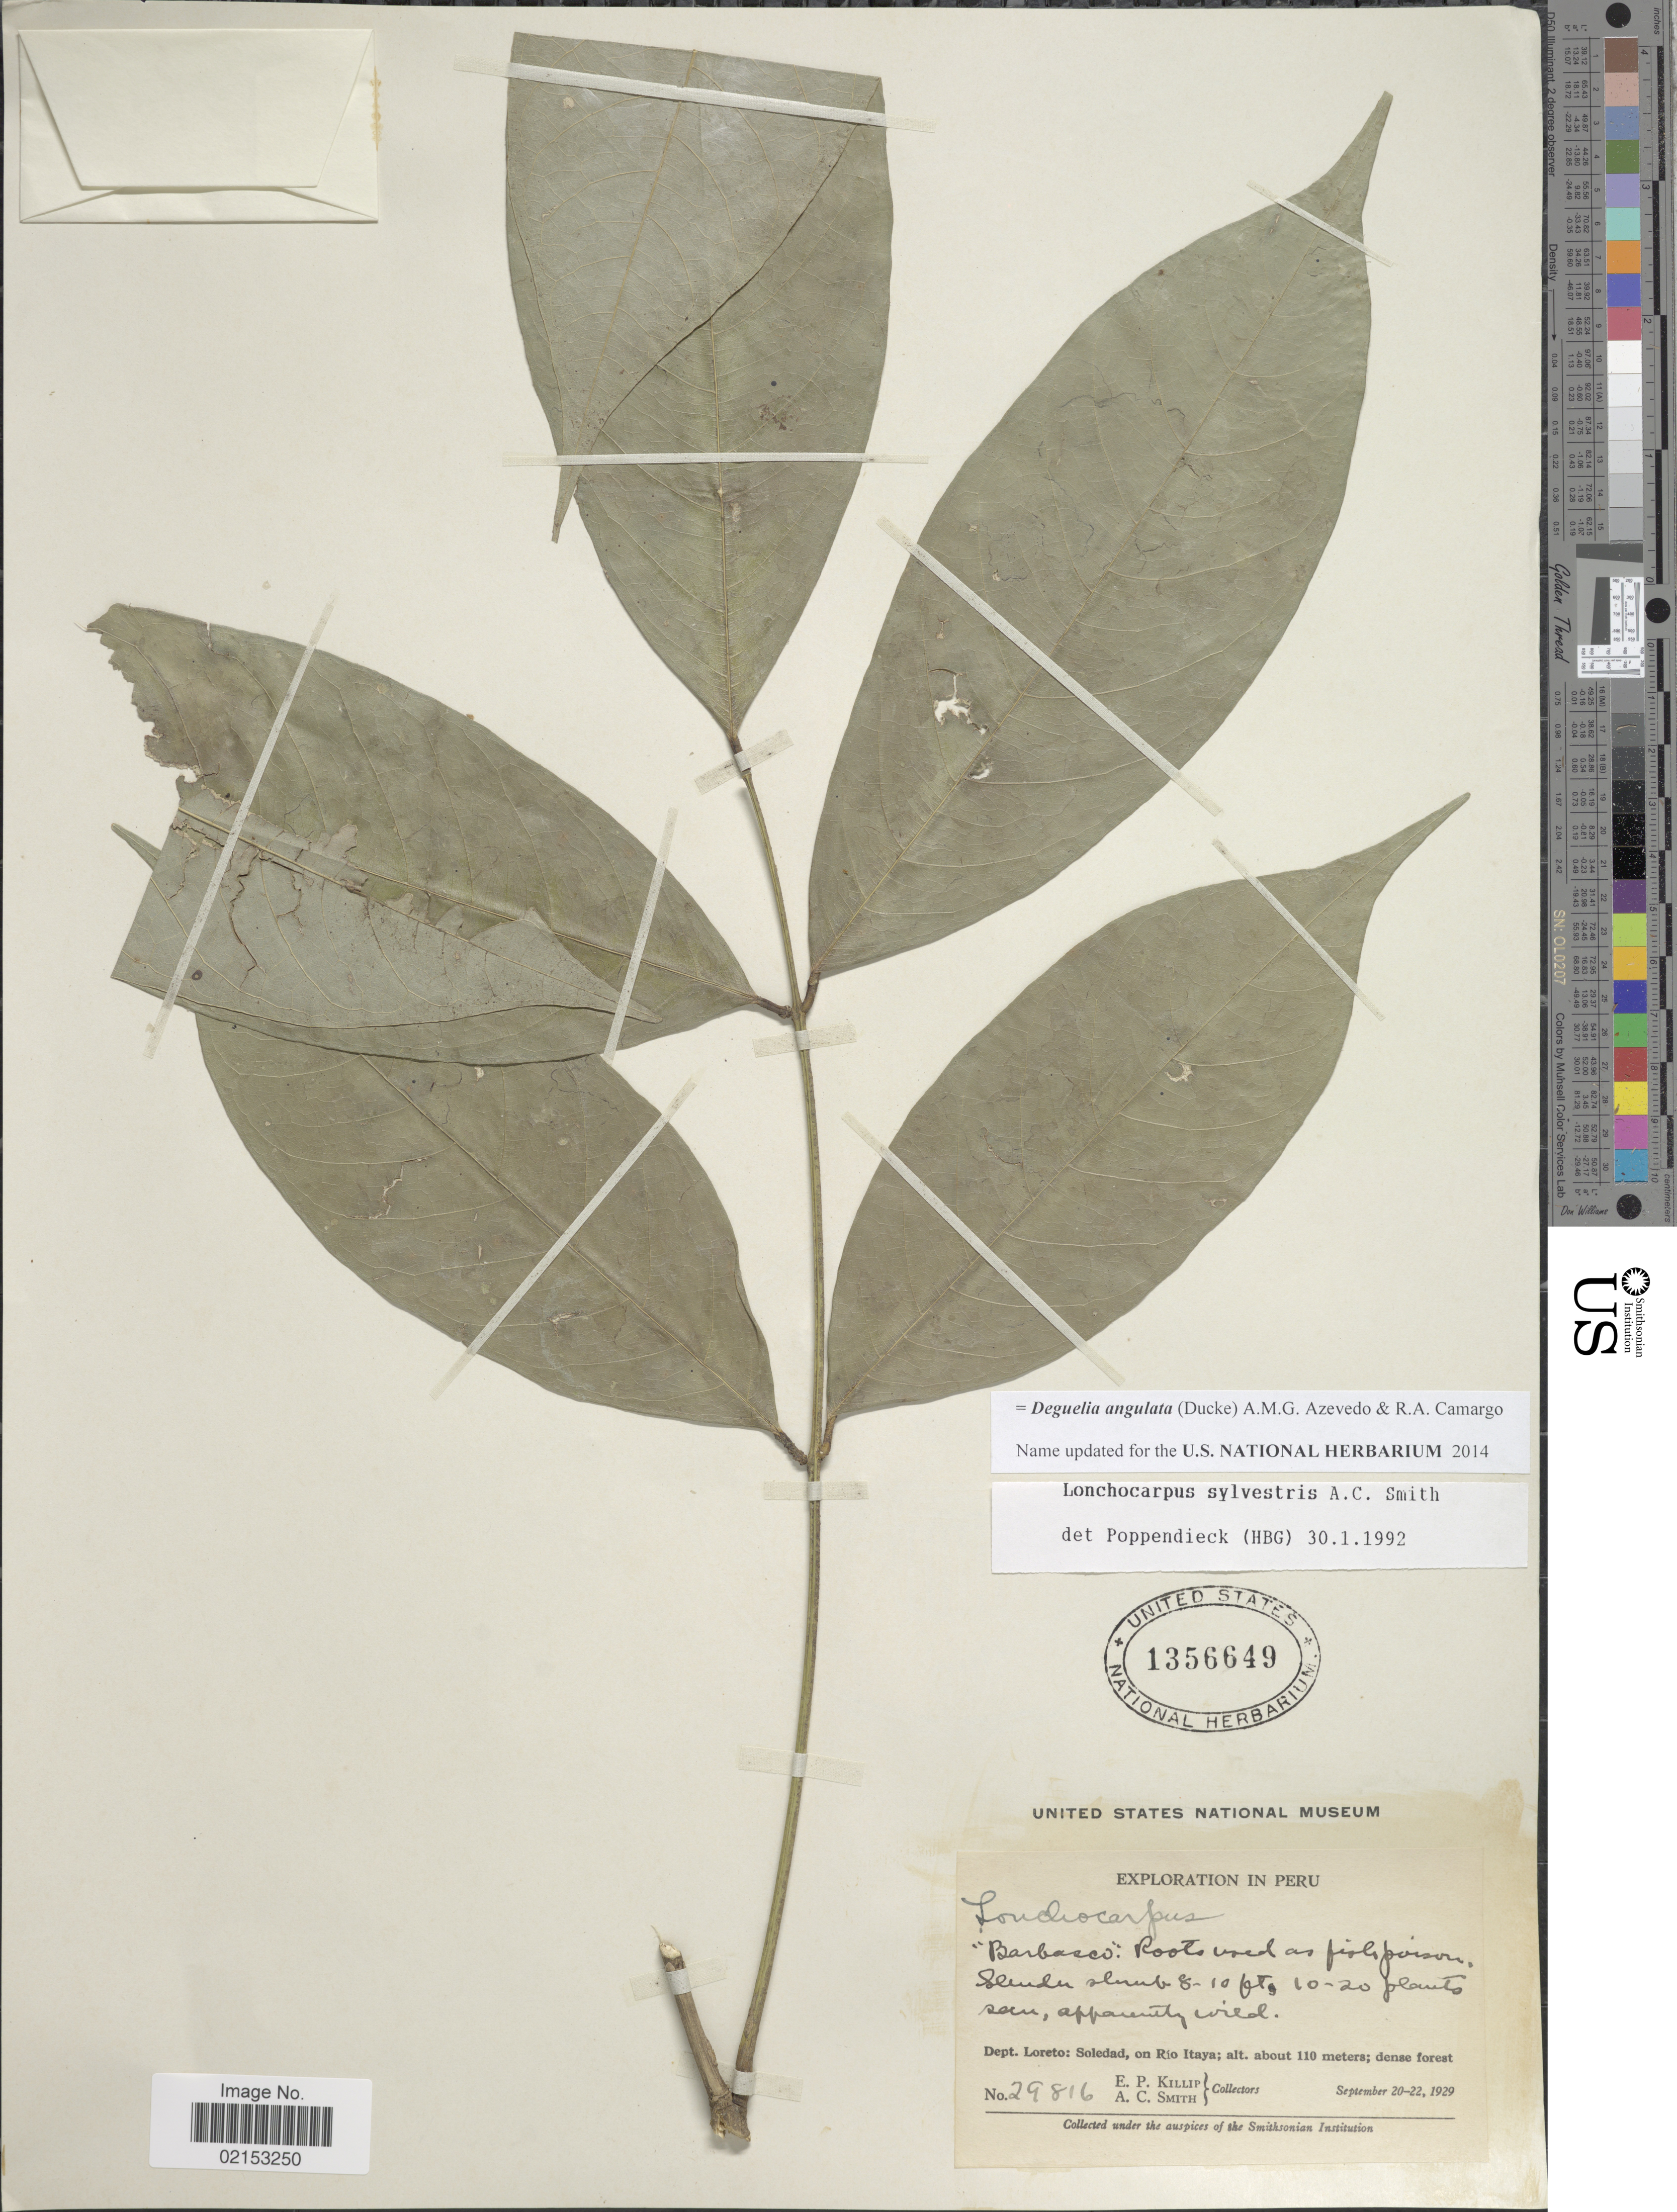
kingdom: Plantae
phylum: Tracheophyta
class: Magnoliopsida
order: Fabales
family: Fabaceae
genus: Deguelia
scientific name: Deguelia angulata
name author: (Ducke) A.M.G. Azevedo & R.A. Camargo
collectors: E. P. Killip & A. C. Smith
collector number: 29816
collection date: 1929-09-20/1929-09-22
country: Peru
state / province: Loreto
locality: Soledad, on Rio Itaya.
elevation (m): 110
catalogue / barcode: US 1356649